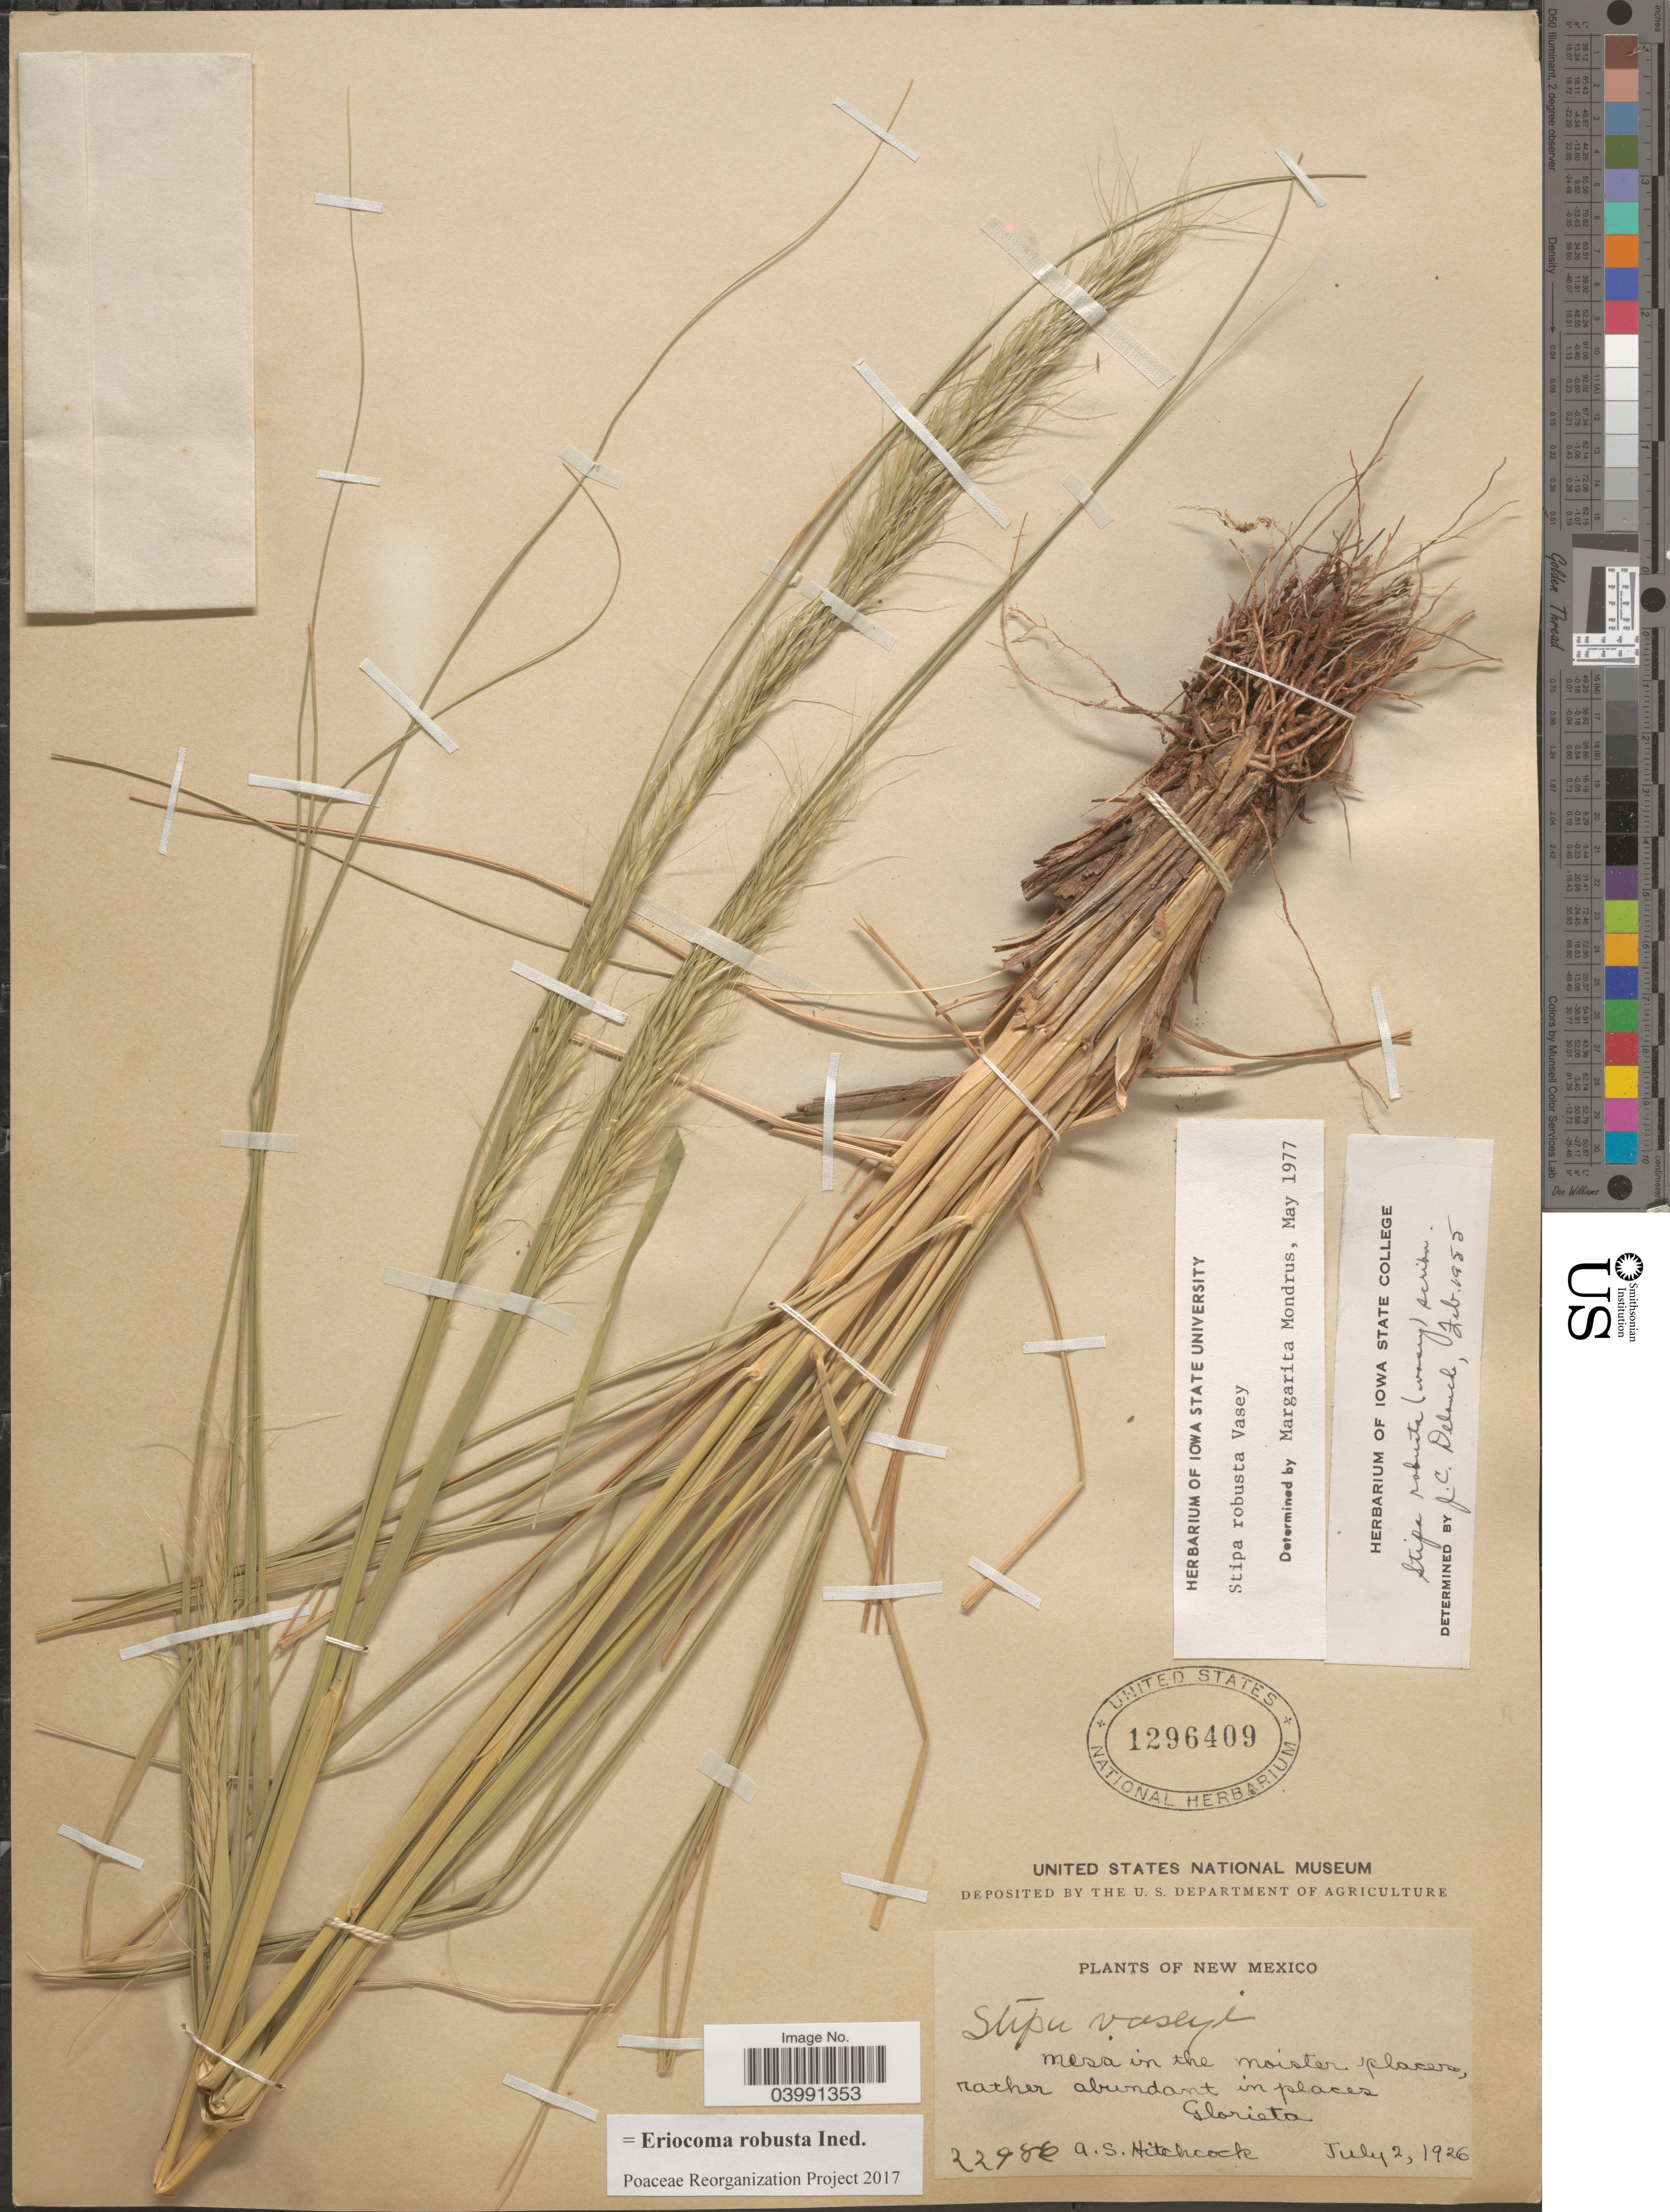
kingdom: Plantae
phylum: Tracheophyta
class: Liliopsida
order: Poales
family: Poaceae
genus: Eriocoma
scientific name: Eriocoma robusta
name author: (Vasey) Romasch.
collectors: A. S. Hitchcock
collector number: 22986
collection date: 1926-07-02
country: United States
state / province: New Mexico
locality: Glorieta.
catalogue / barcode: US 1296409